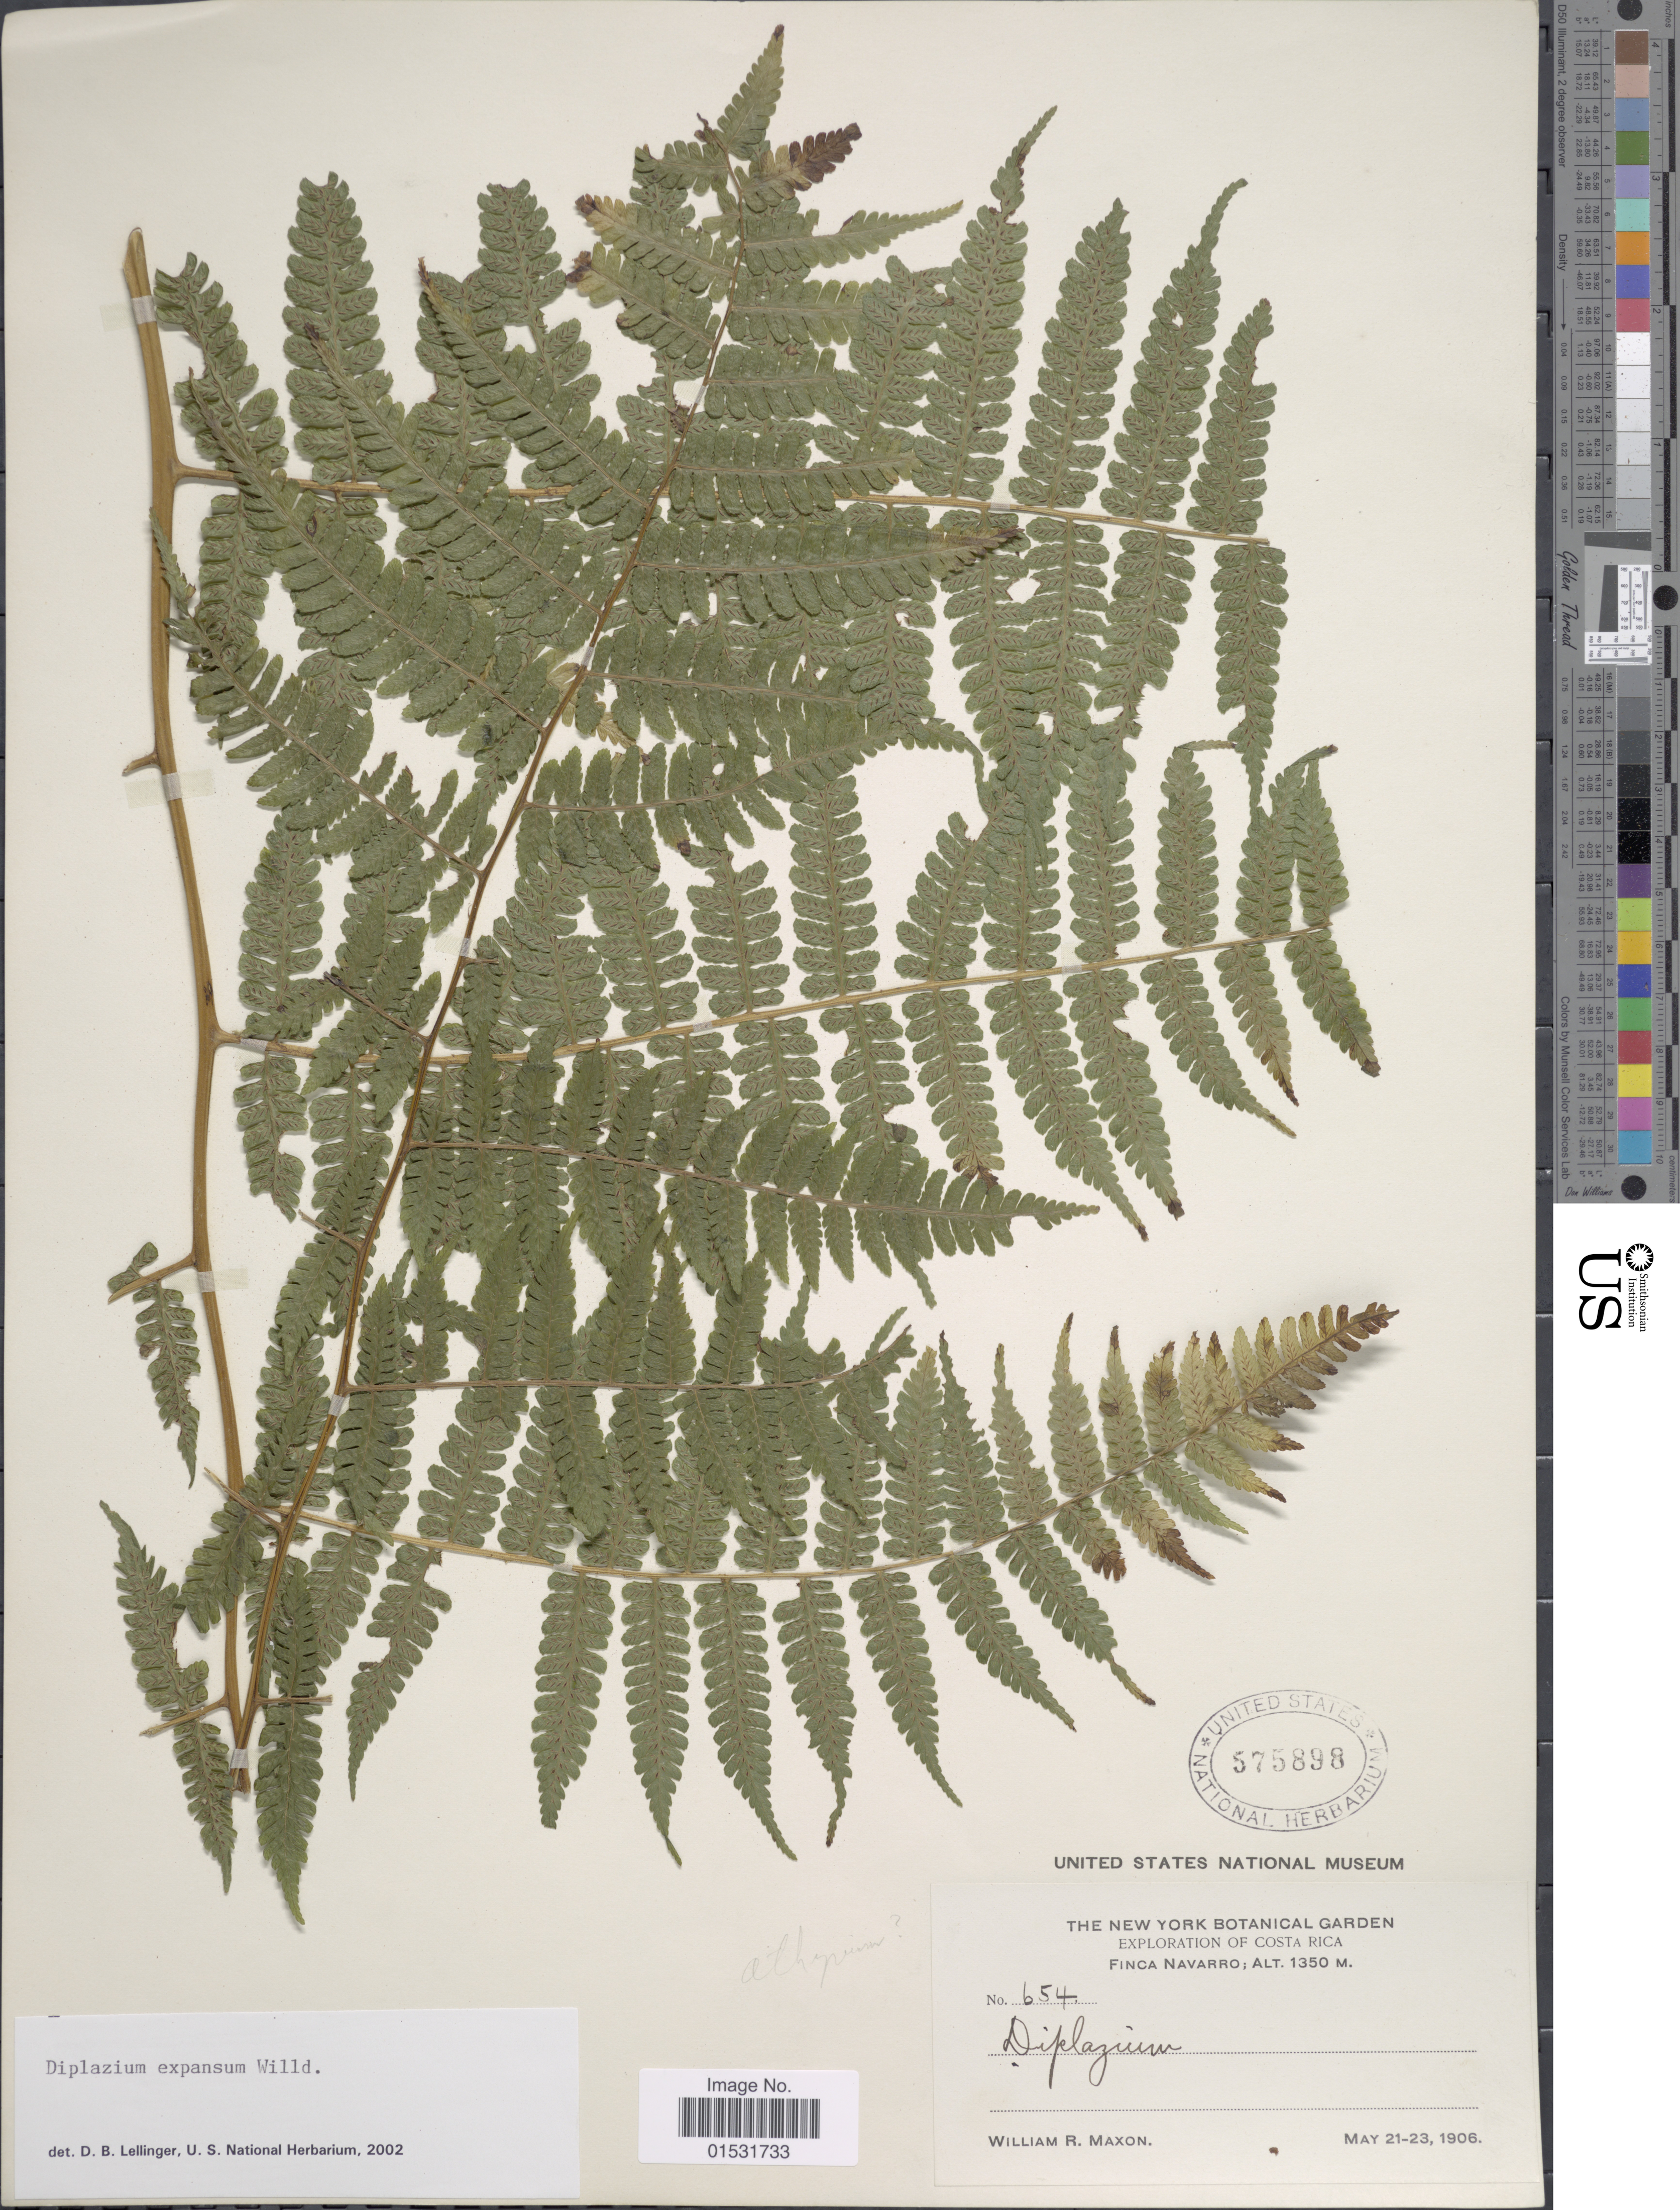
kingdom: Plantae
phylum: Tracheophyta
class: Polypodiopsida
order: Polypodiales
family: Athyriaceae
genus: Diplazium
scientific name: Diplazium expansum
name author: Willd.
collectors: W. R. Maxon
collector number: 654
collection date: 1906-05-21/1906-05-23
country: Costa Rica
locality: Finca Navarro.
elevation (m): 1350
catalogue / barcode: US 575898